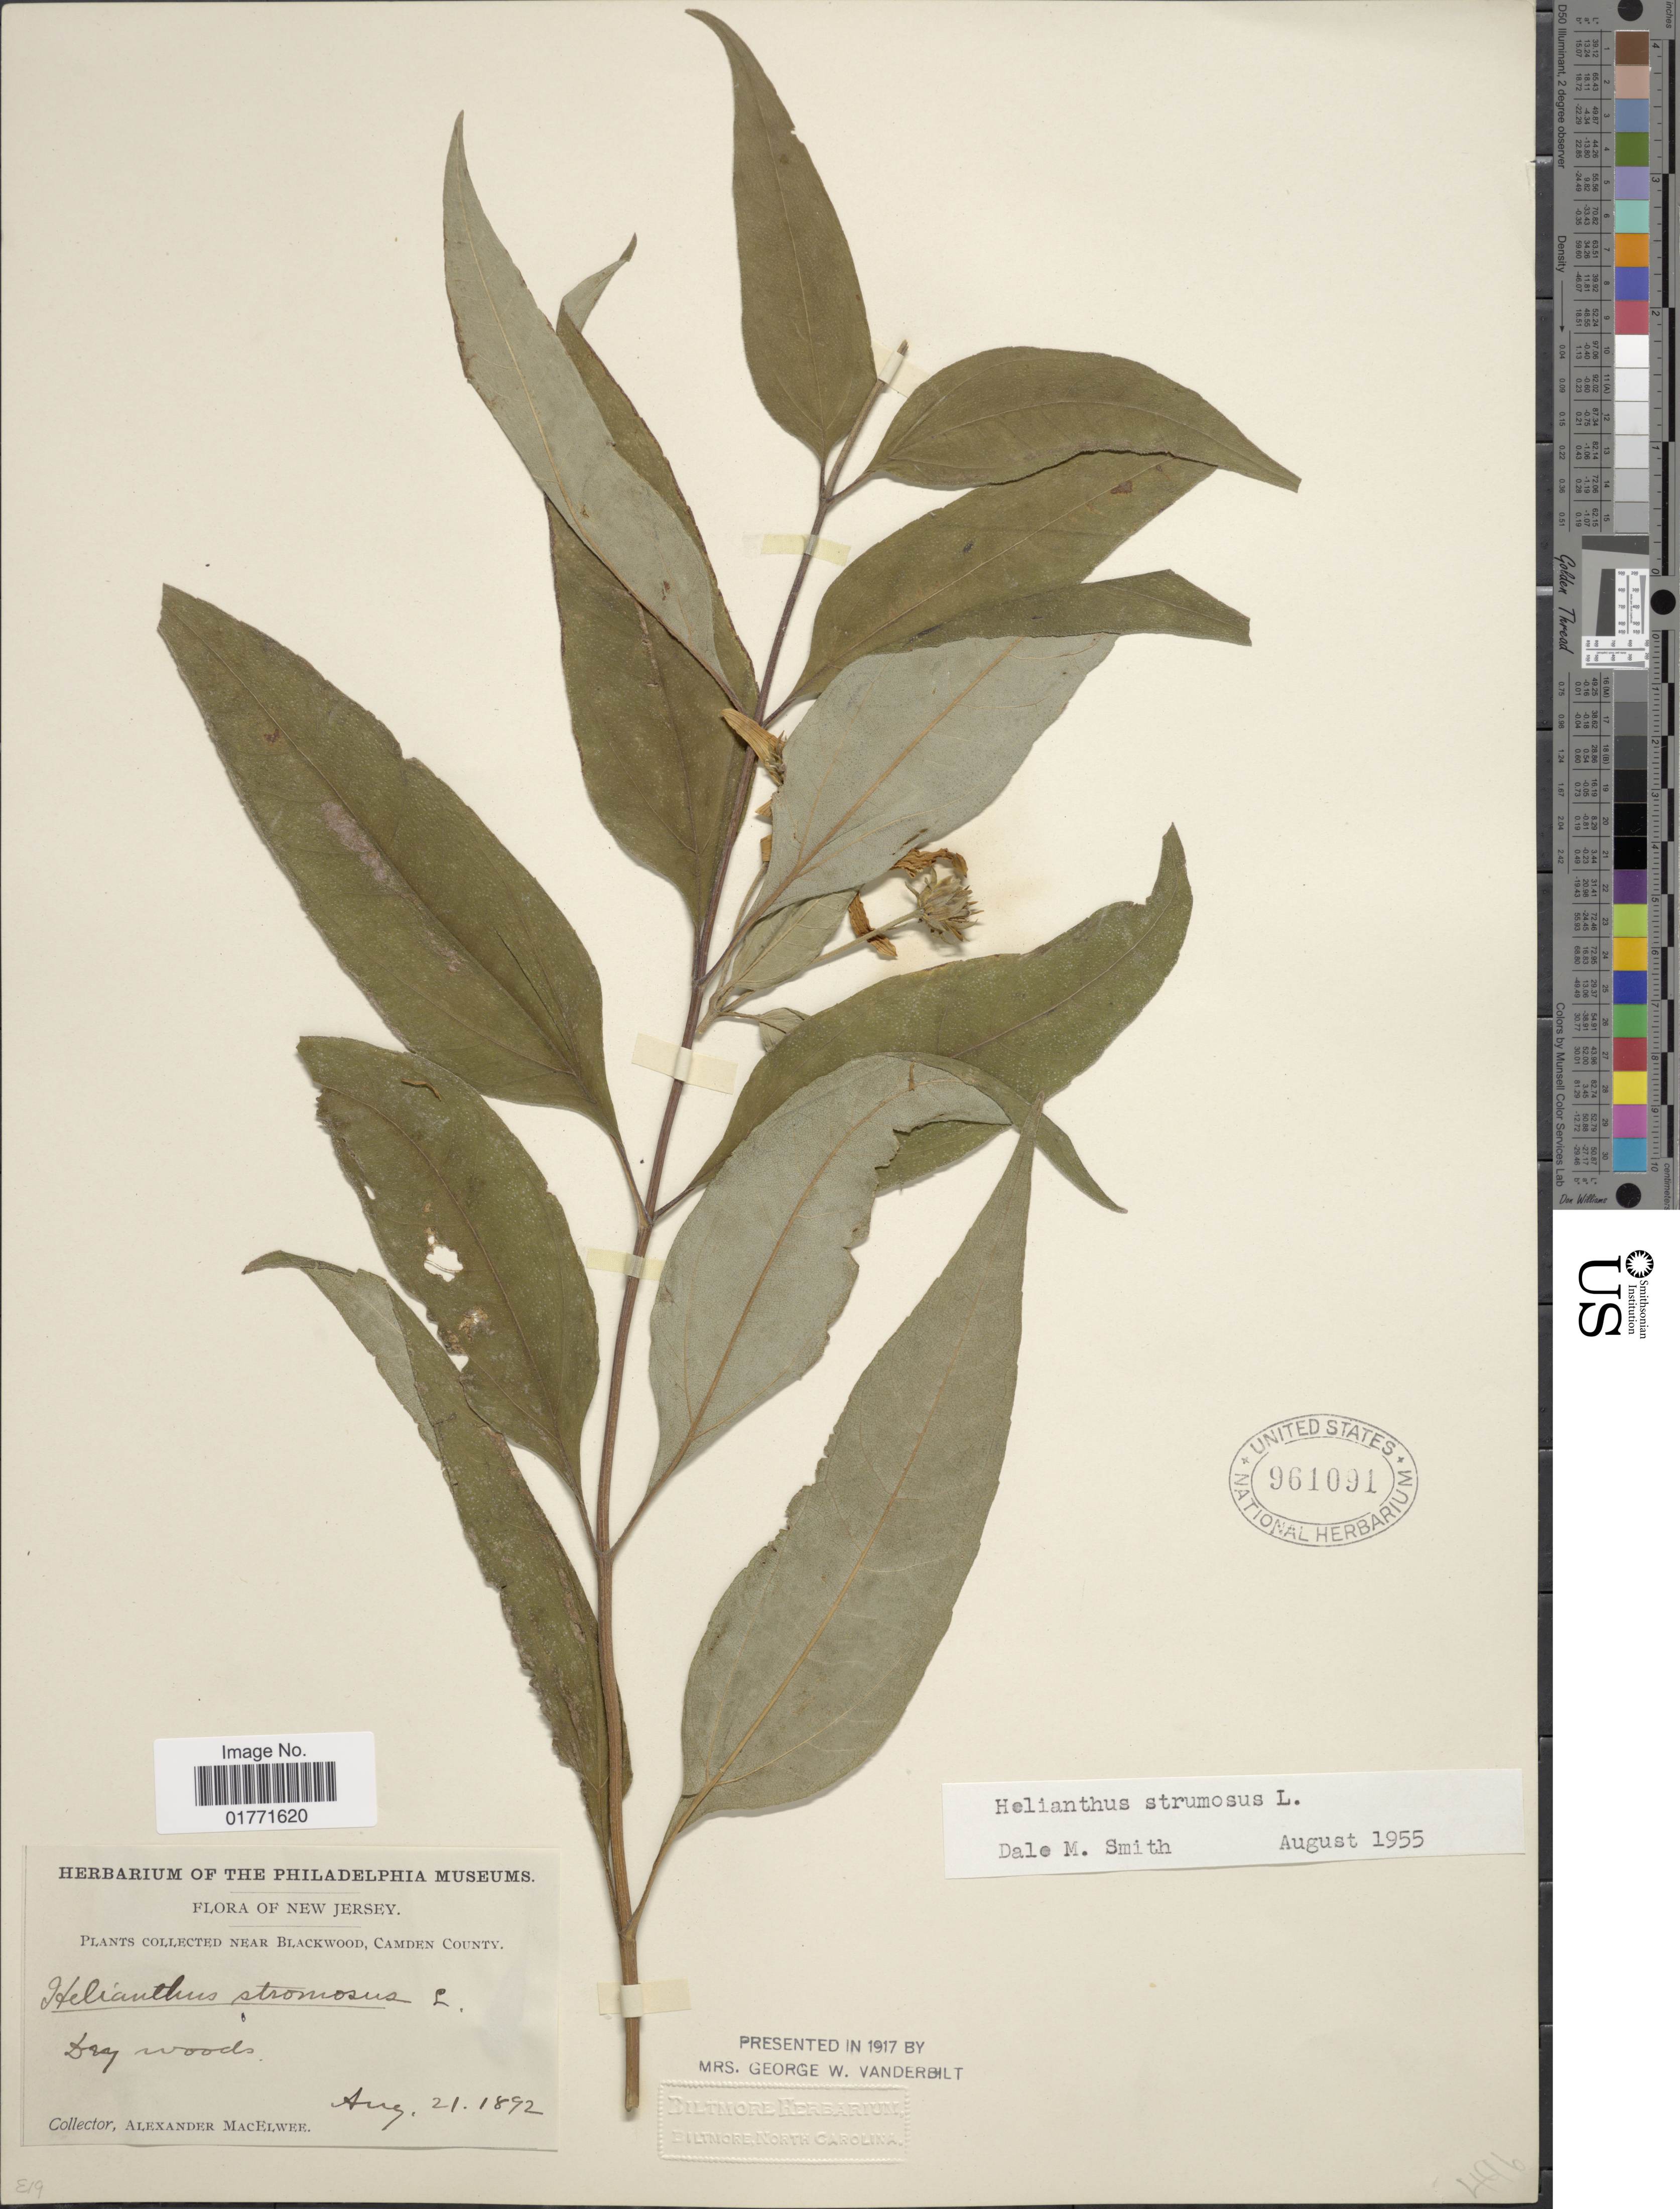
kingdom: Plantae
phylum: Tracheophyta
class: Magnoliopsida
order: Asterales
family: Asteraceae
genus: Helianthus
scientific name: Helianthus strumosus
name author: L.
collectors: A. MacElwee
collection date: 1892-08-21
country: United States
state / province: New Jersey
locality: New Jersey.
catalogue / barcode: US 961091